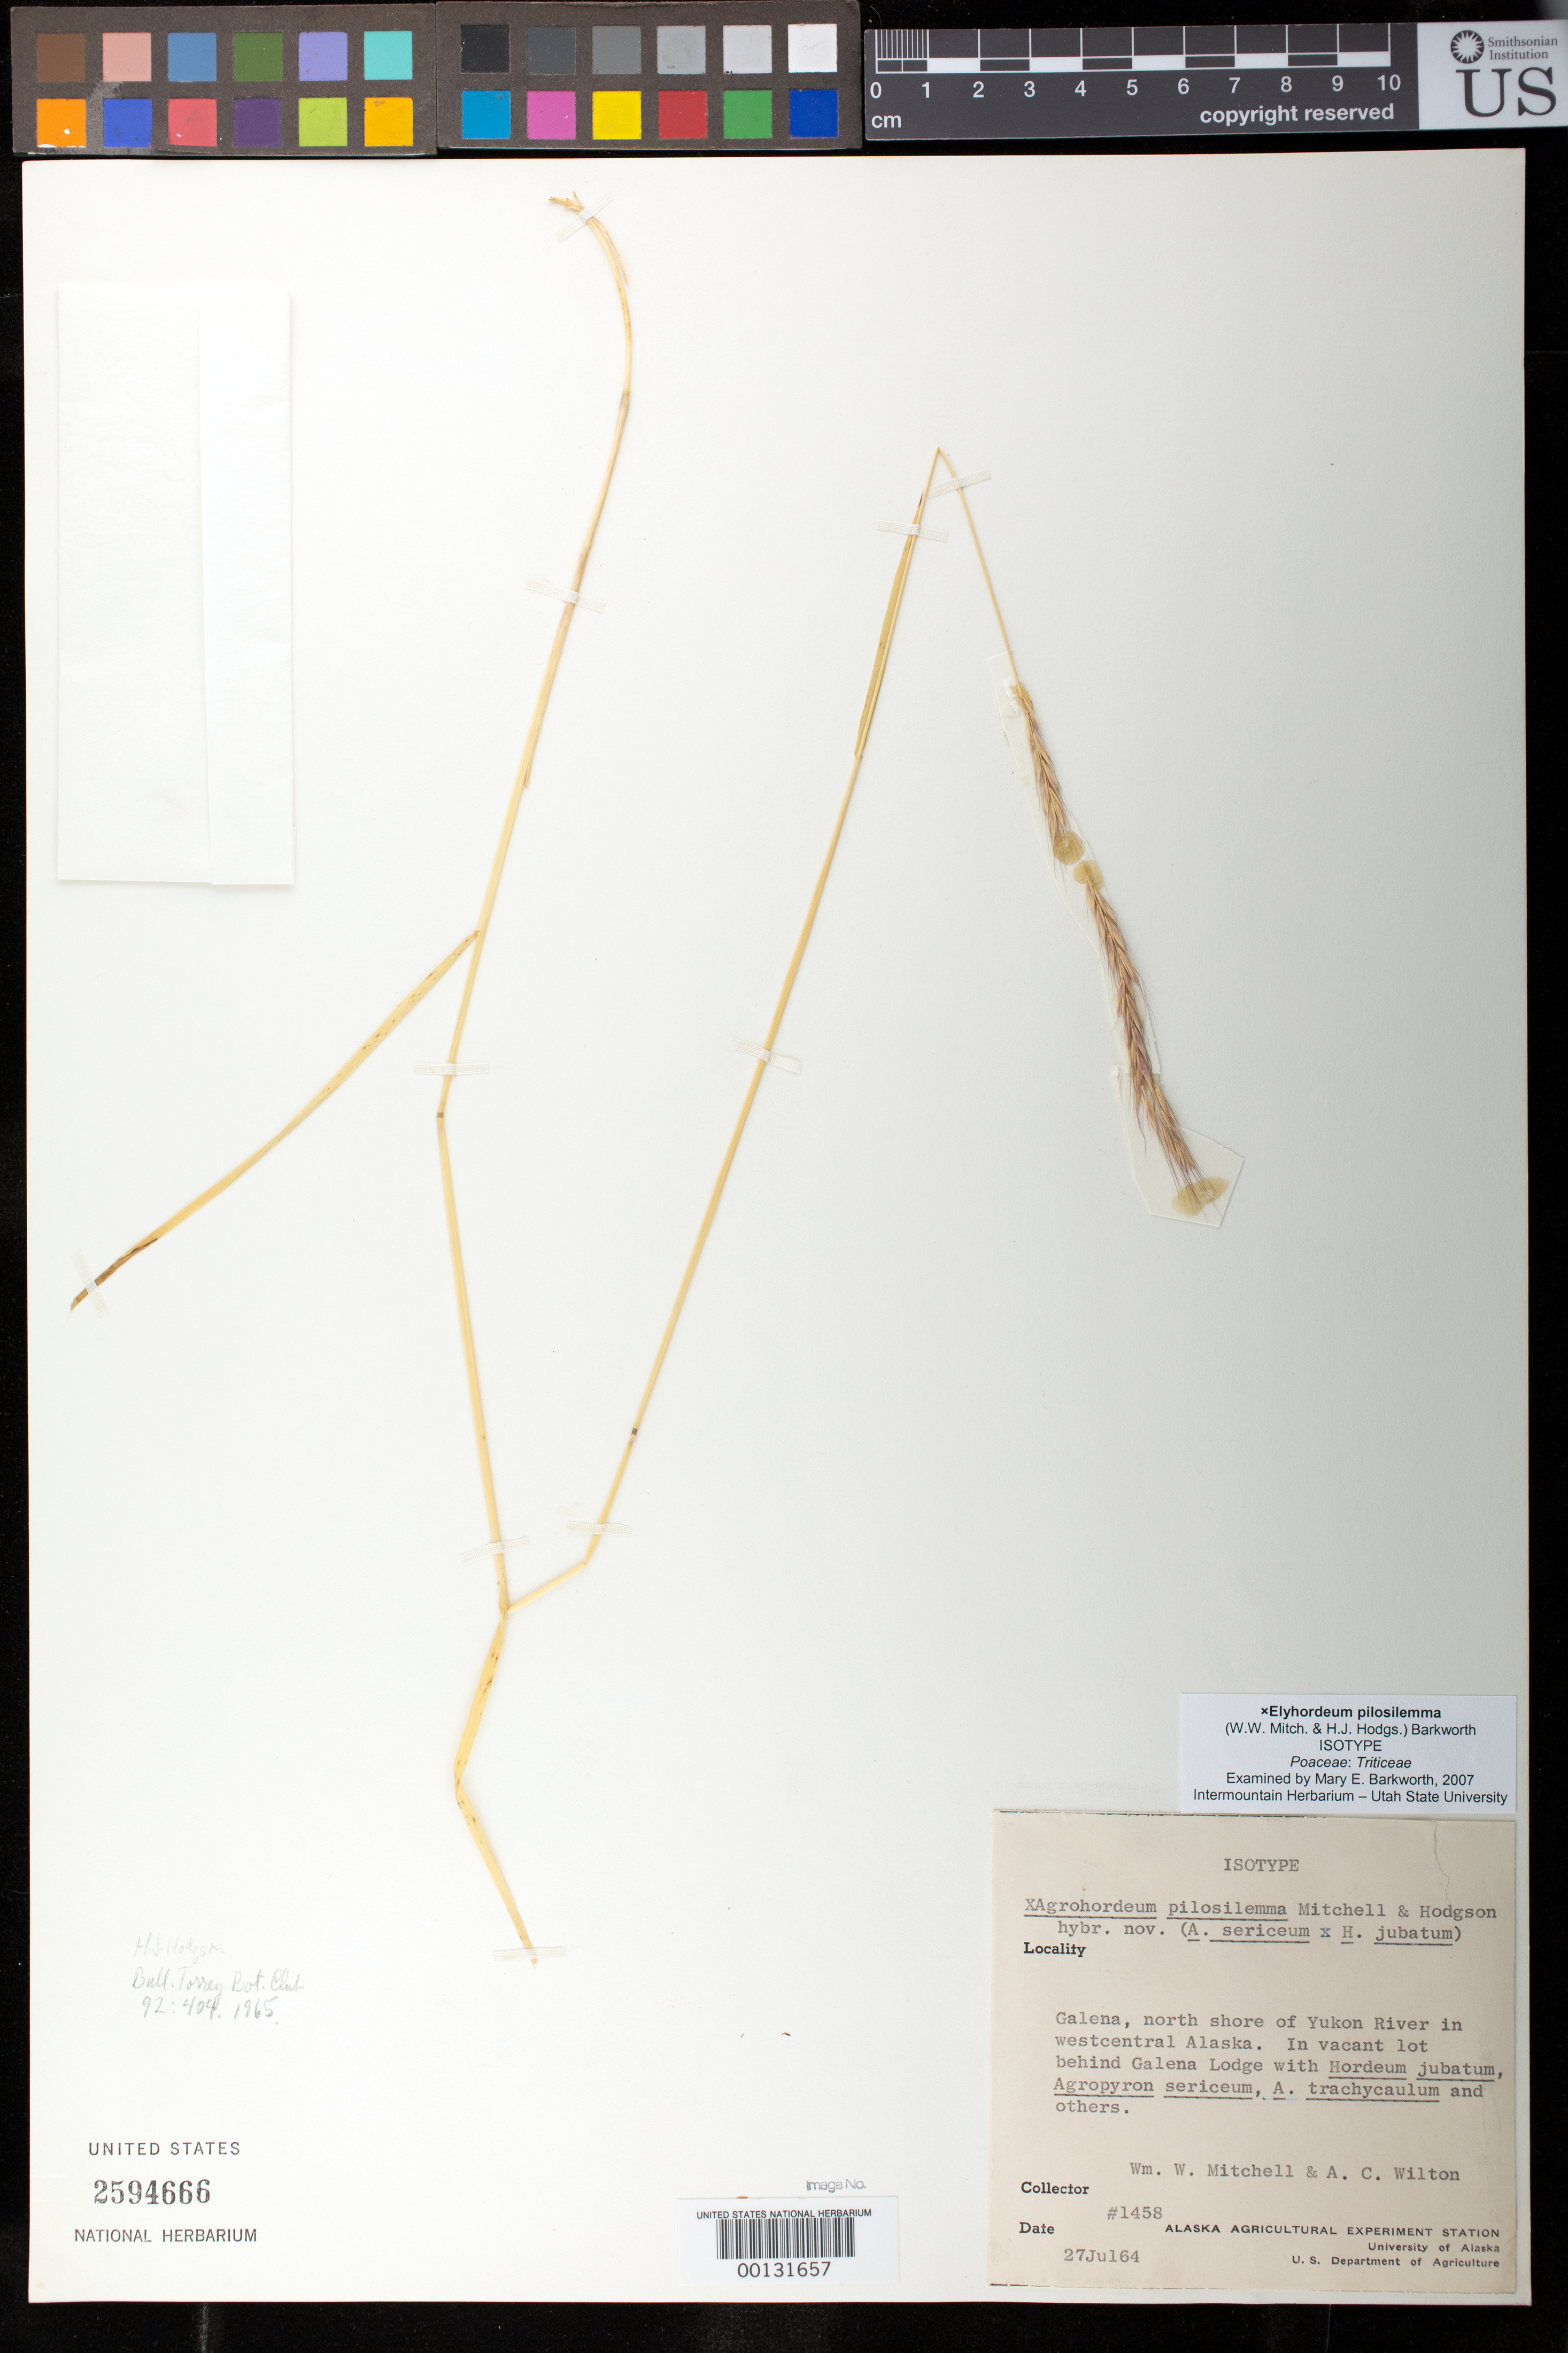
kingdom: Plantae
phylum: Tracheophyta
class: Liliopsida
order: Poales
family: Poaceae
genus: Agrohordeum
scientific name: x Agrohordeum pilosilemma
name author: W.W. Mitch. & H.J. Hodgs.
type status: Isotype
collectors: W. Mitchell & A. Wilton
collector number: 1458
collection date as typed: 27 Jul 1964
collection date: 1964-07-27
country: United States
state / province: Alaska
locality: Galena, north shore of Yukon River.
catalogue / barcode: US 2594666